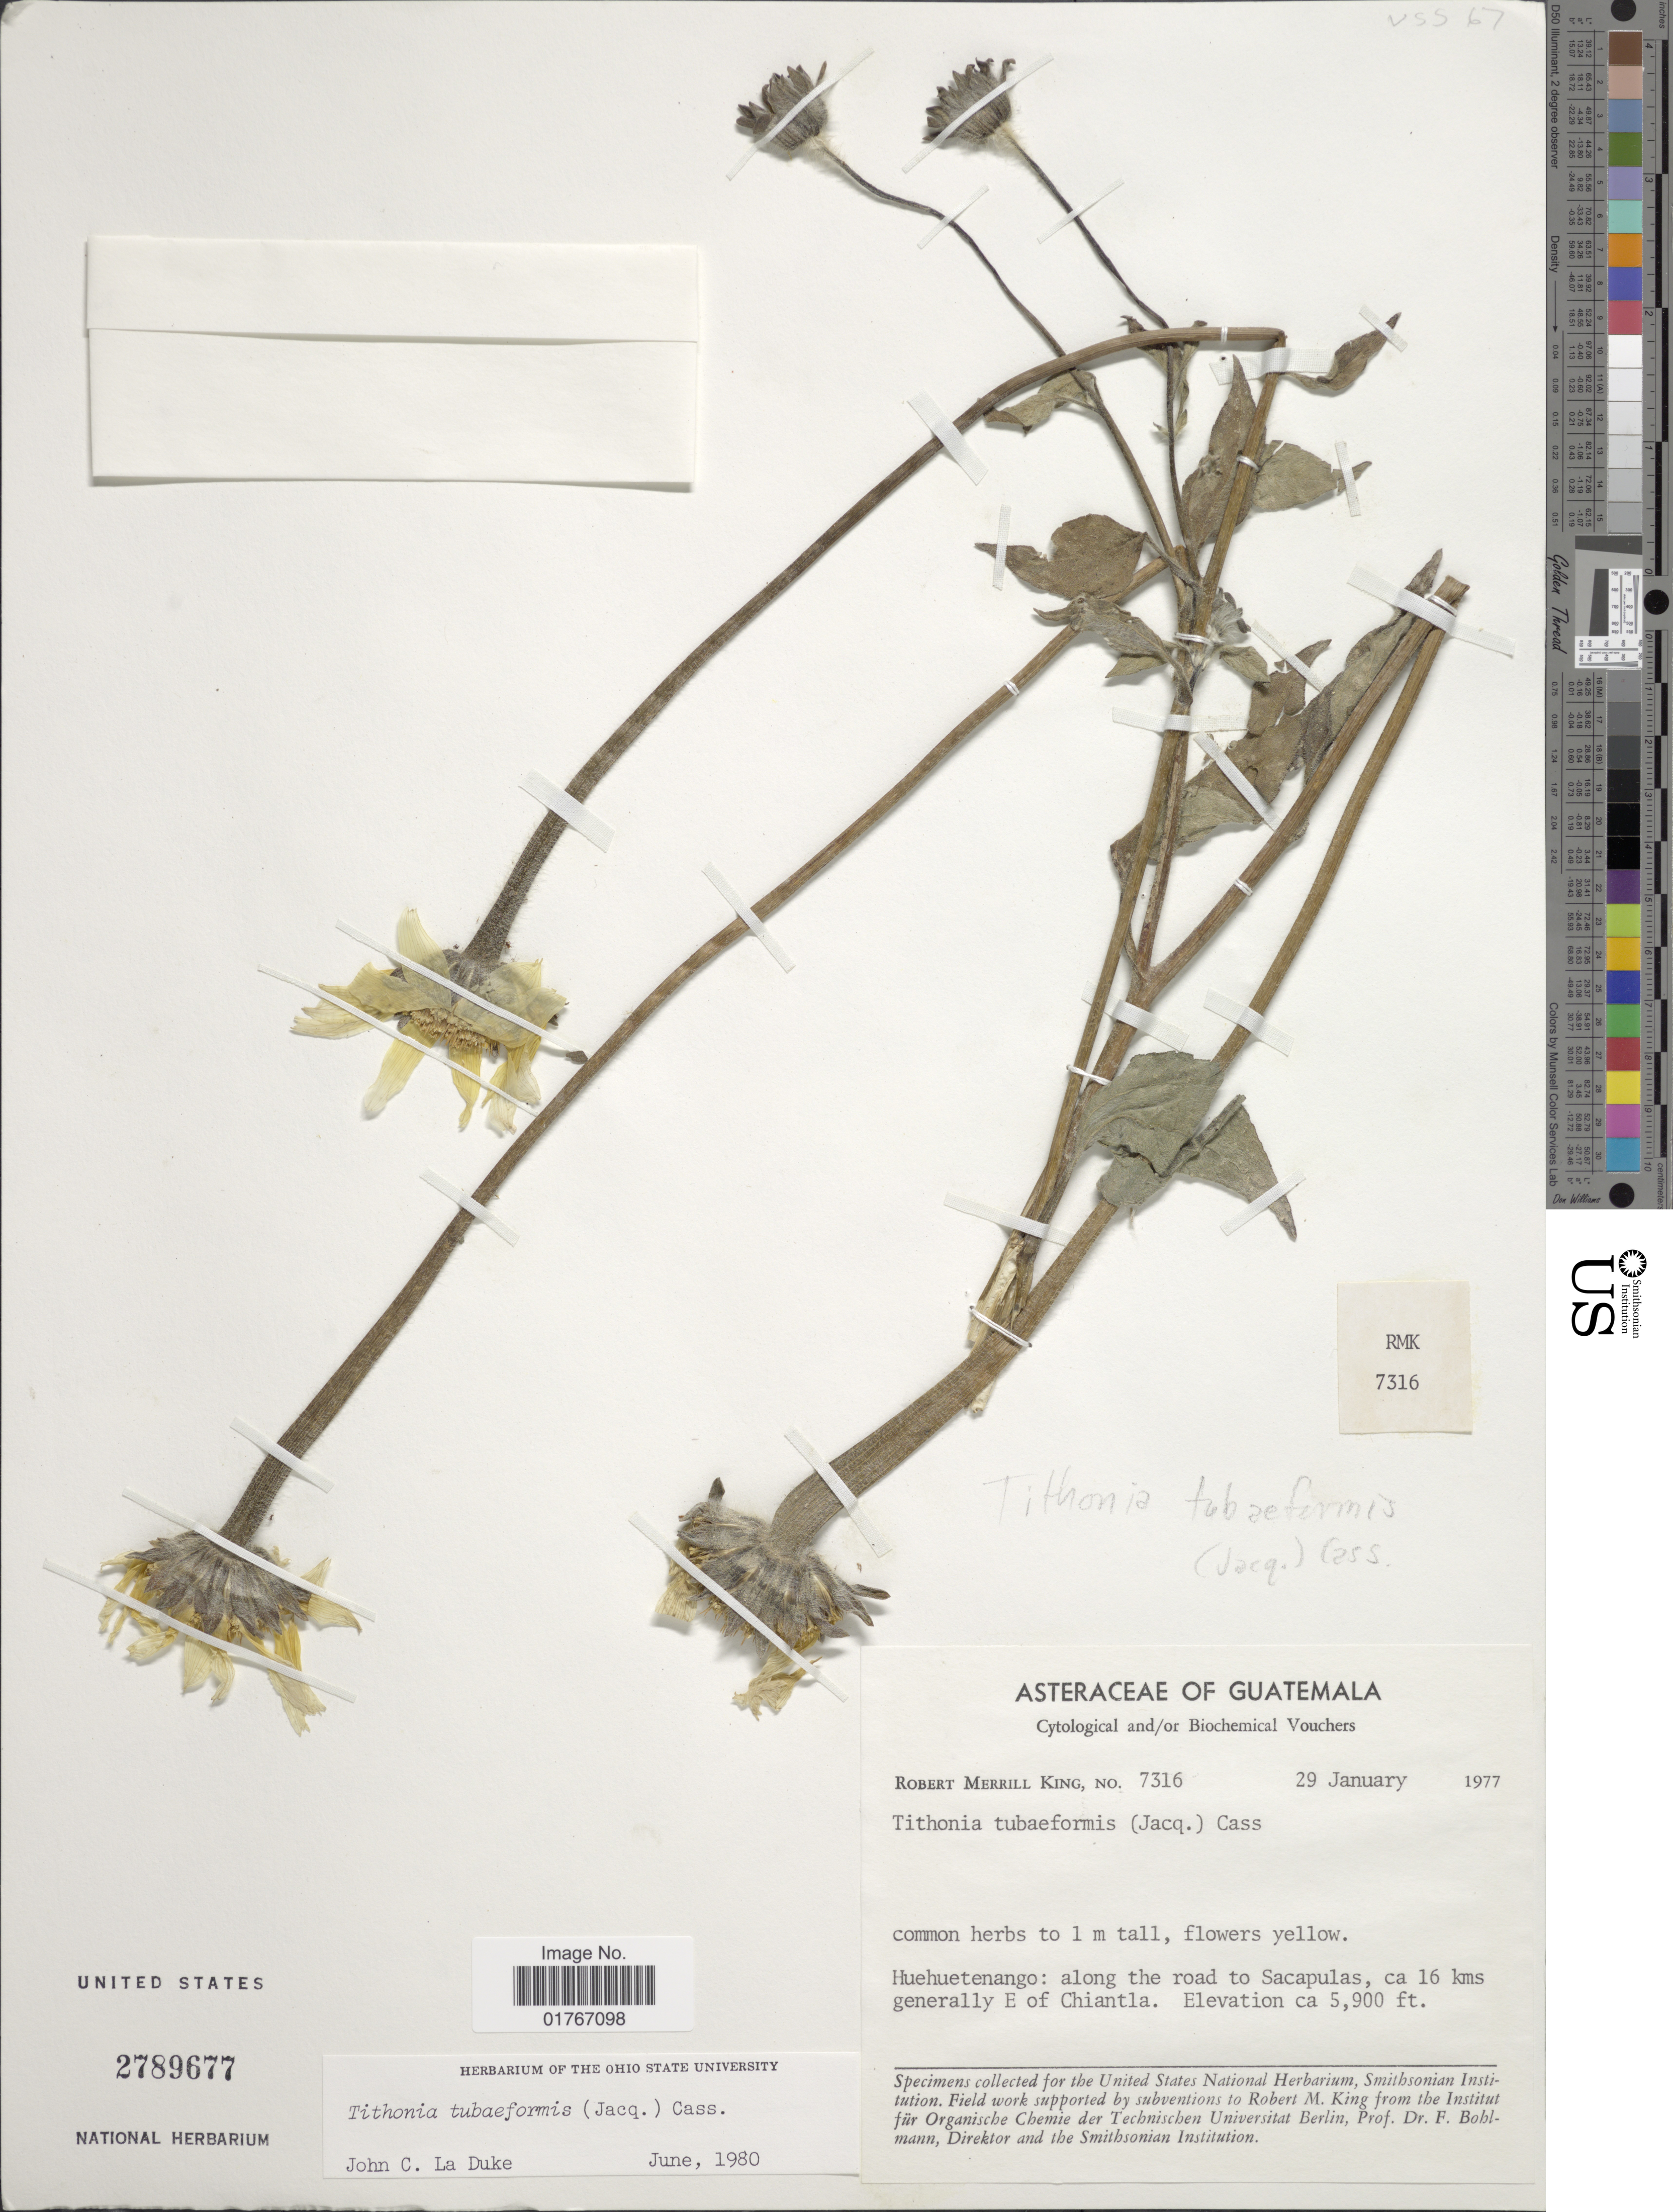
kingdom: Plantae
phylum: Tracheophyta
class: Magnoliopsida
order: Asterales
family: Asteraceae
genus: Tithonia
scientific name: Tithonia tubaeformis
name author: (Jacq.) Cass.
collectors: R. M. King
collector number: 7316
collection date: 1977-01-29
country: Guatemala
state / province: Huehuetenango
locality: Along the road to Sacapulas, ca 16 kms generally E of Chiantla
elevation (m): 1798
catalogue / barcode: US 2789677